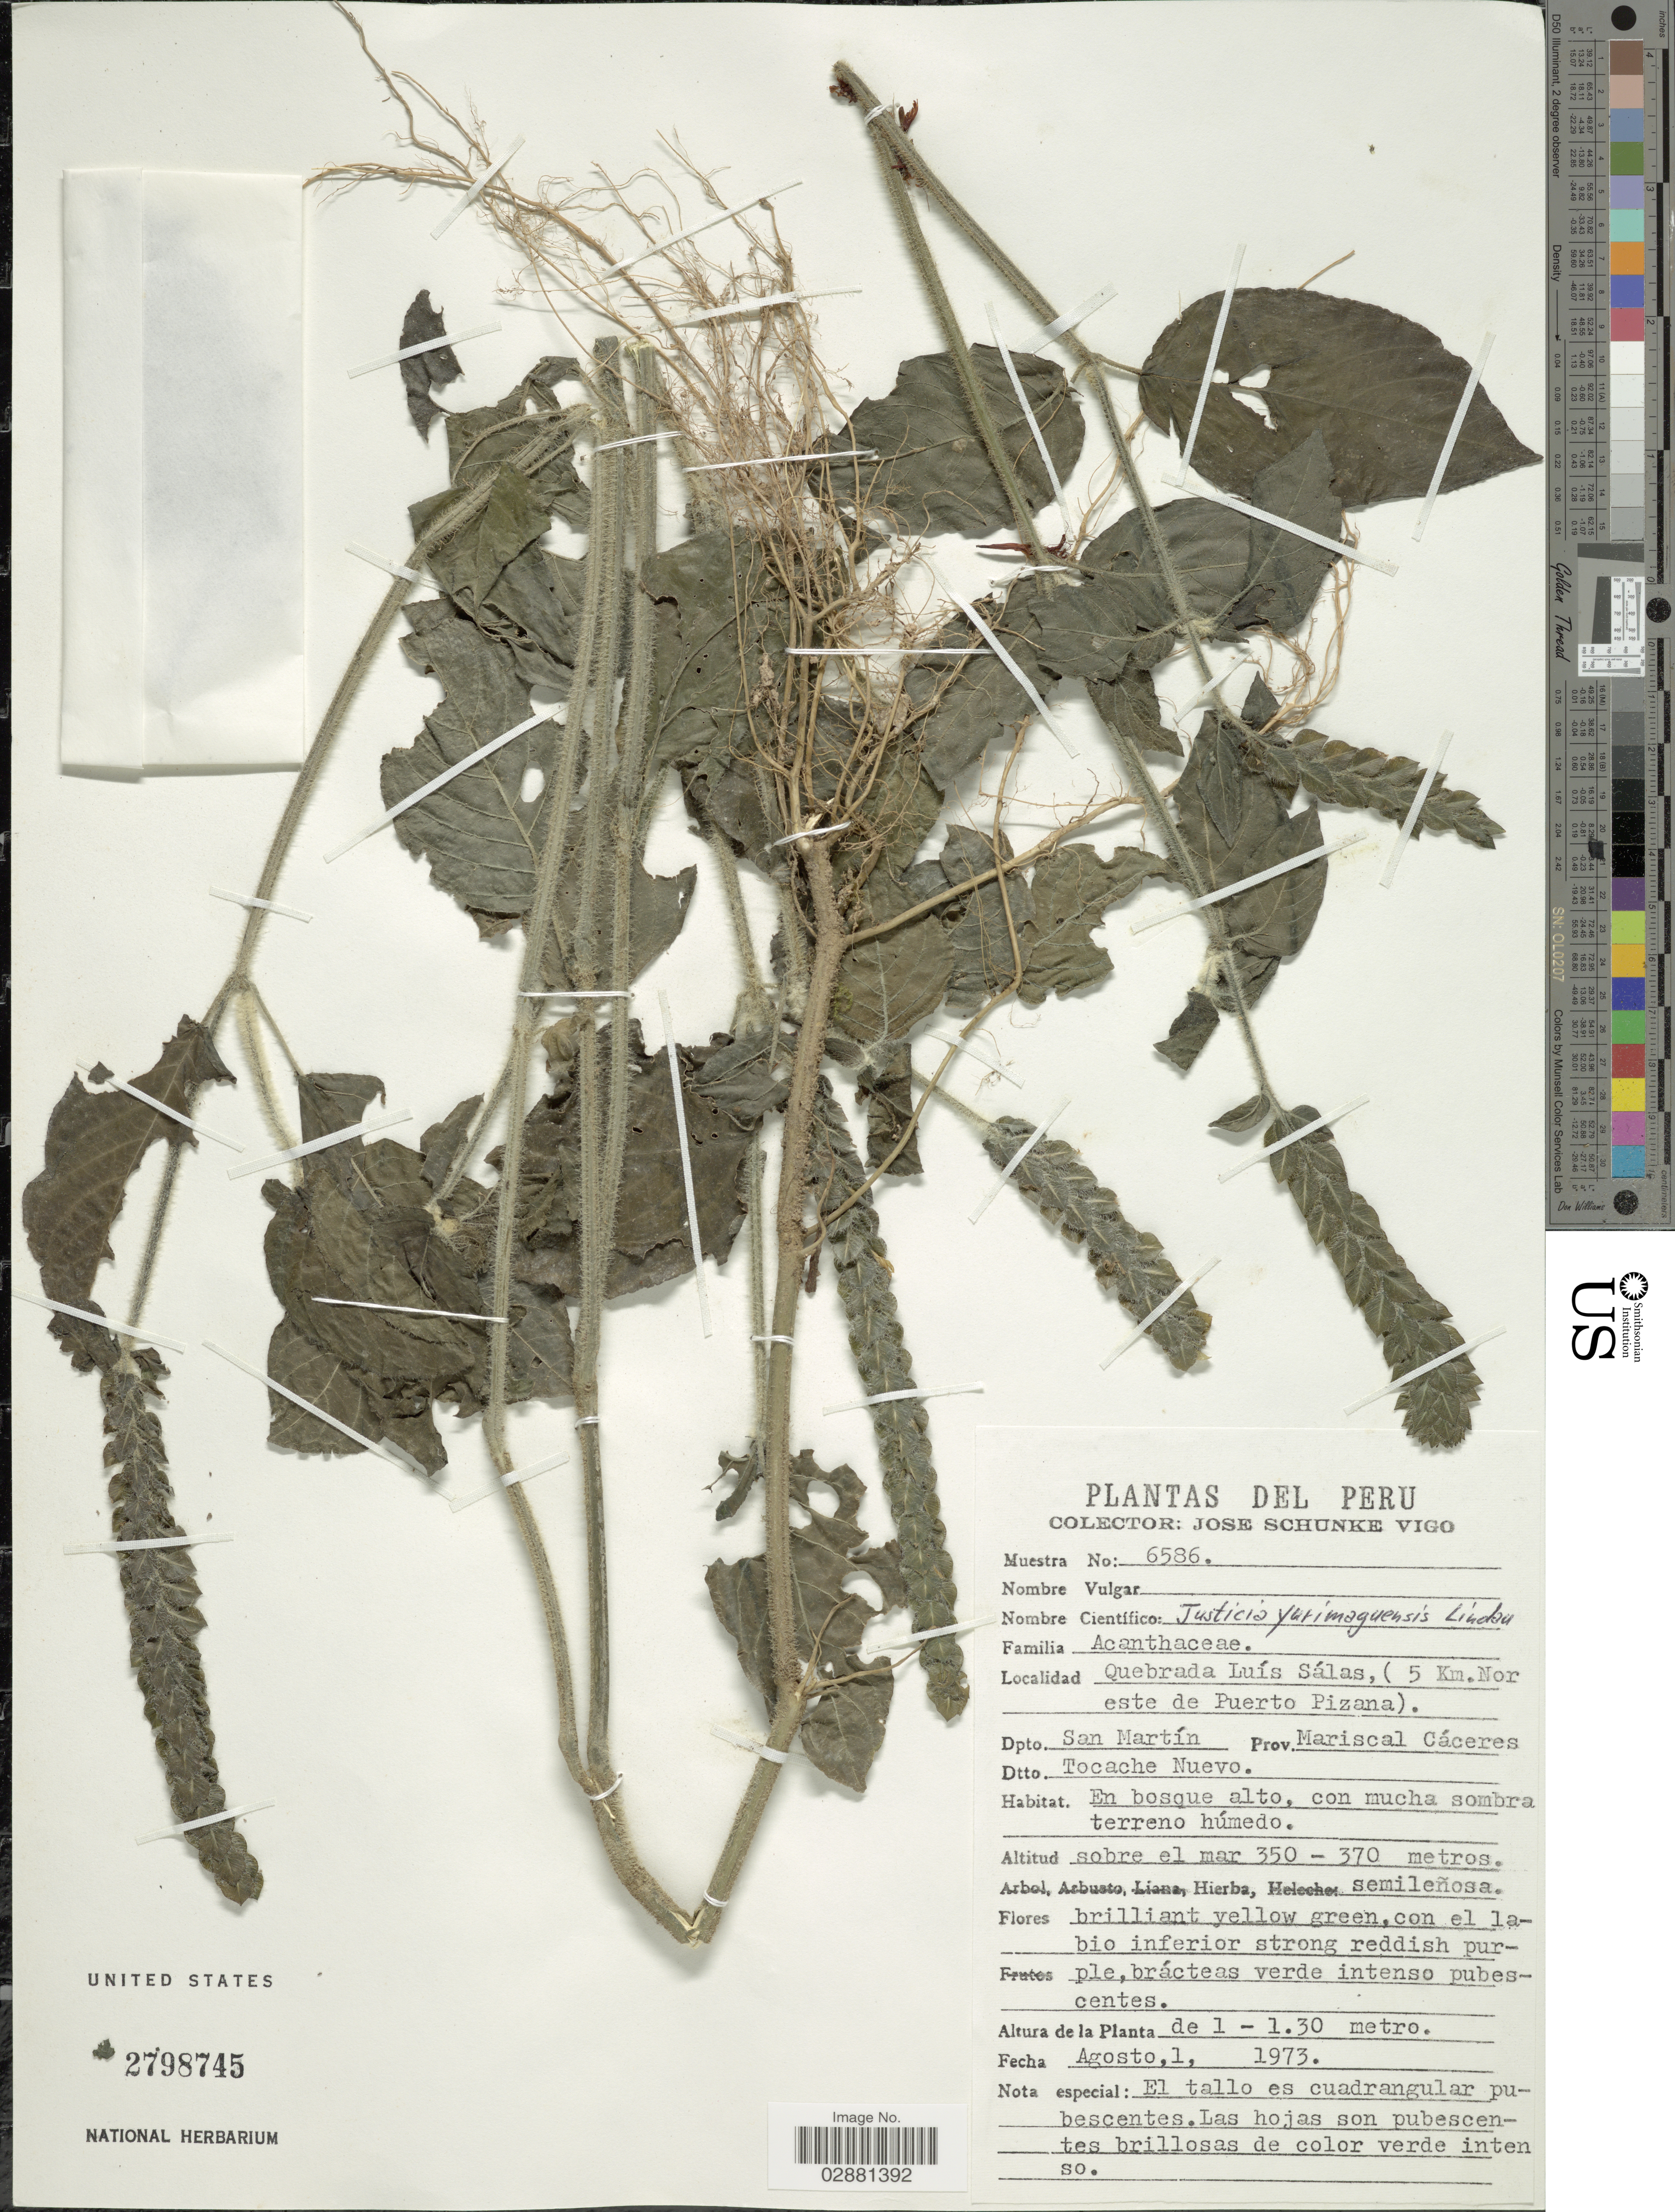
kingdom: Plantae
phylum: Tracheophyta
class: Magnoliopsida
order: Lamiales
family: Acanthaceae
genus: Justicia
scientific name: Justicia yurimaguensis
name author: Lindau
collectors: J. Schunke Vigo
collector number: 6586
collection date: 1973-08-01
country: Peru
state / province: San Martín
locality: Dpto. San Martín, Prov. Mariscal Cáceres, Dtto. Tocache Nuevo, Quebrada Luís Sálas (5 Km. Noreste de Puerto Pizana).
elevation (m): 350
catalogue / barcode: US 2798745